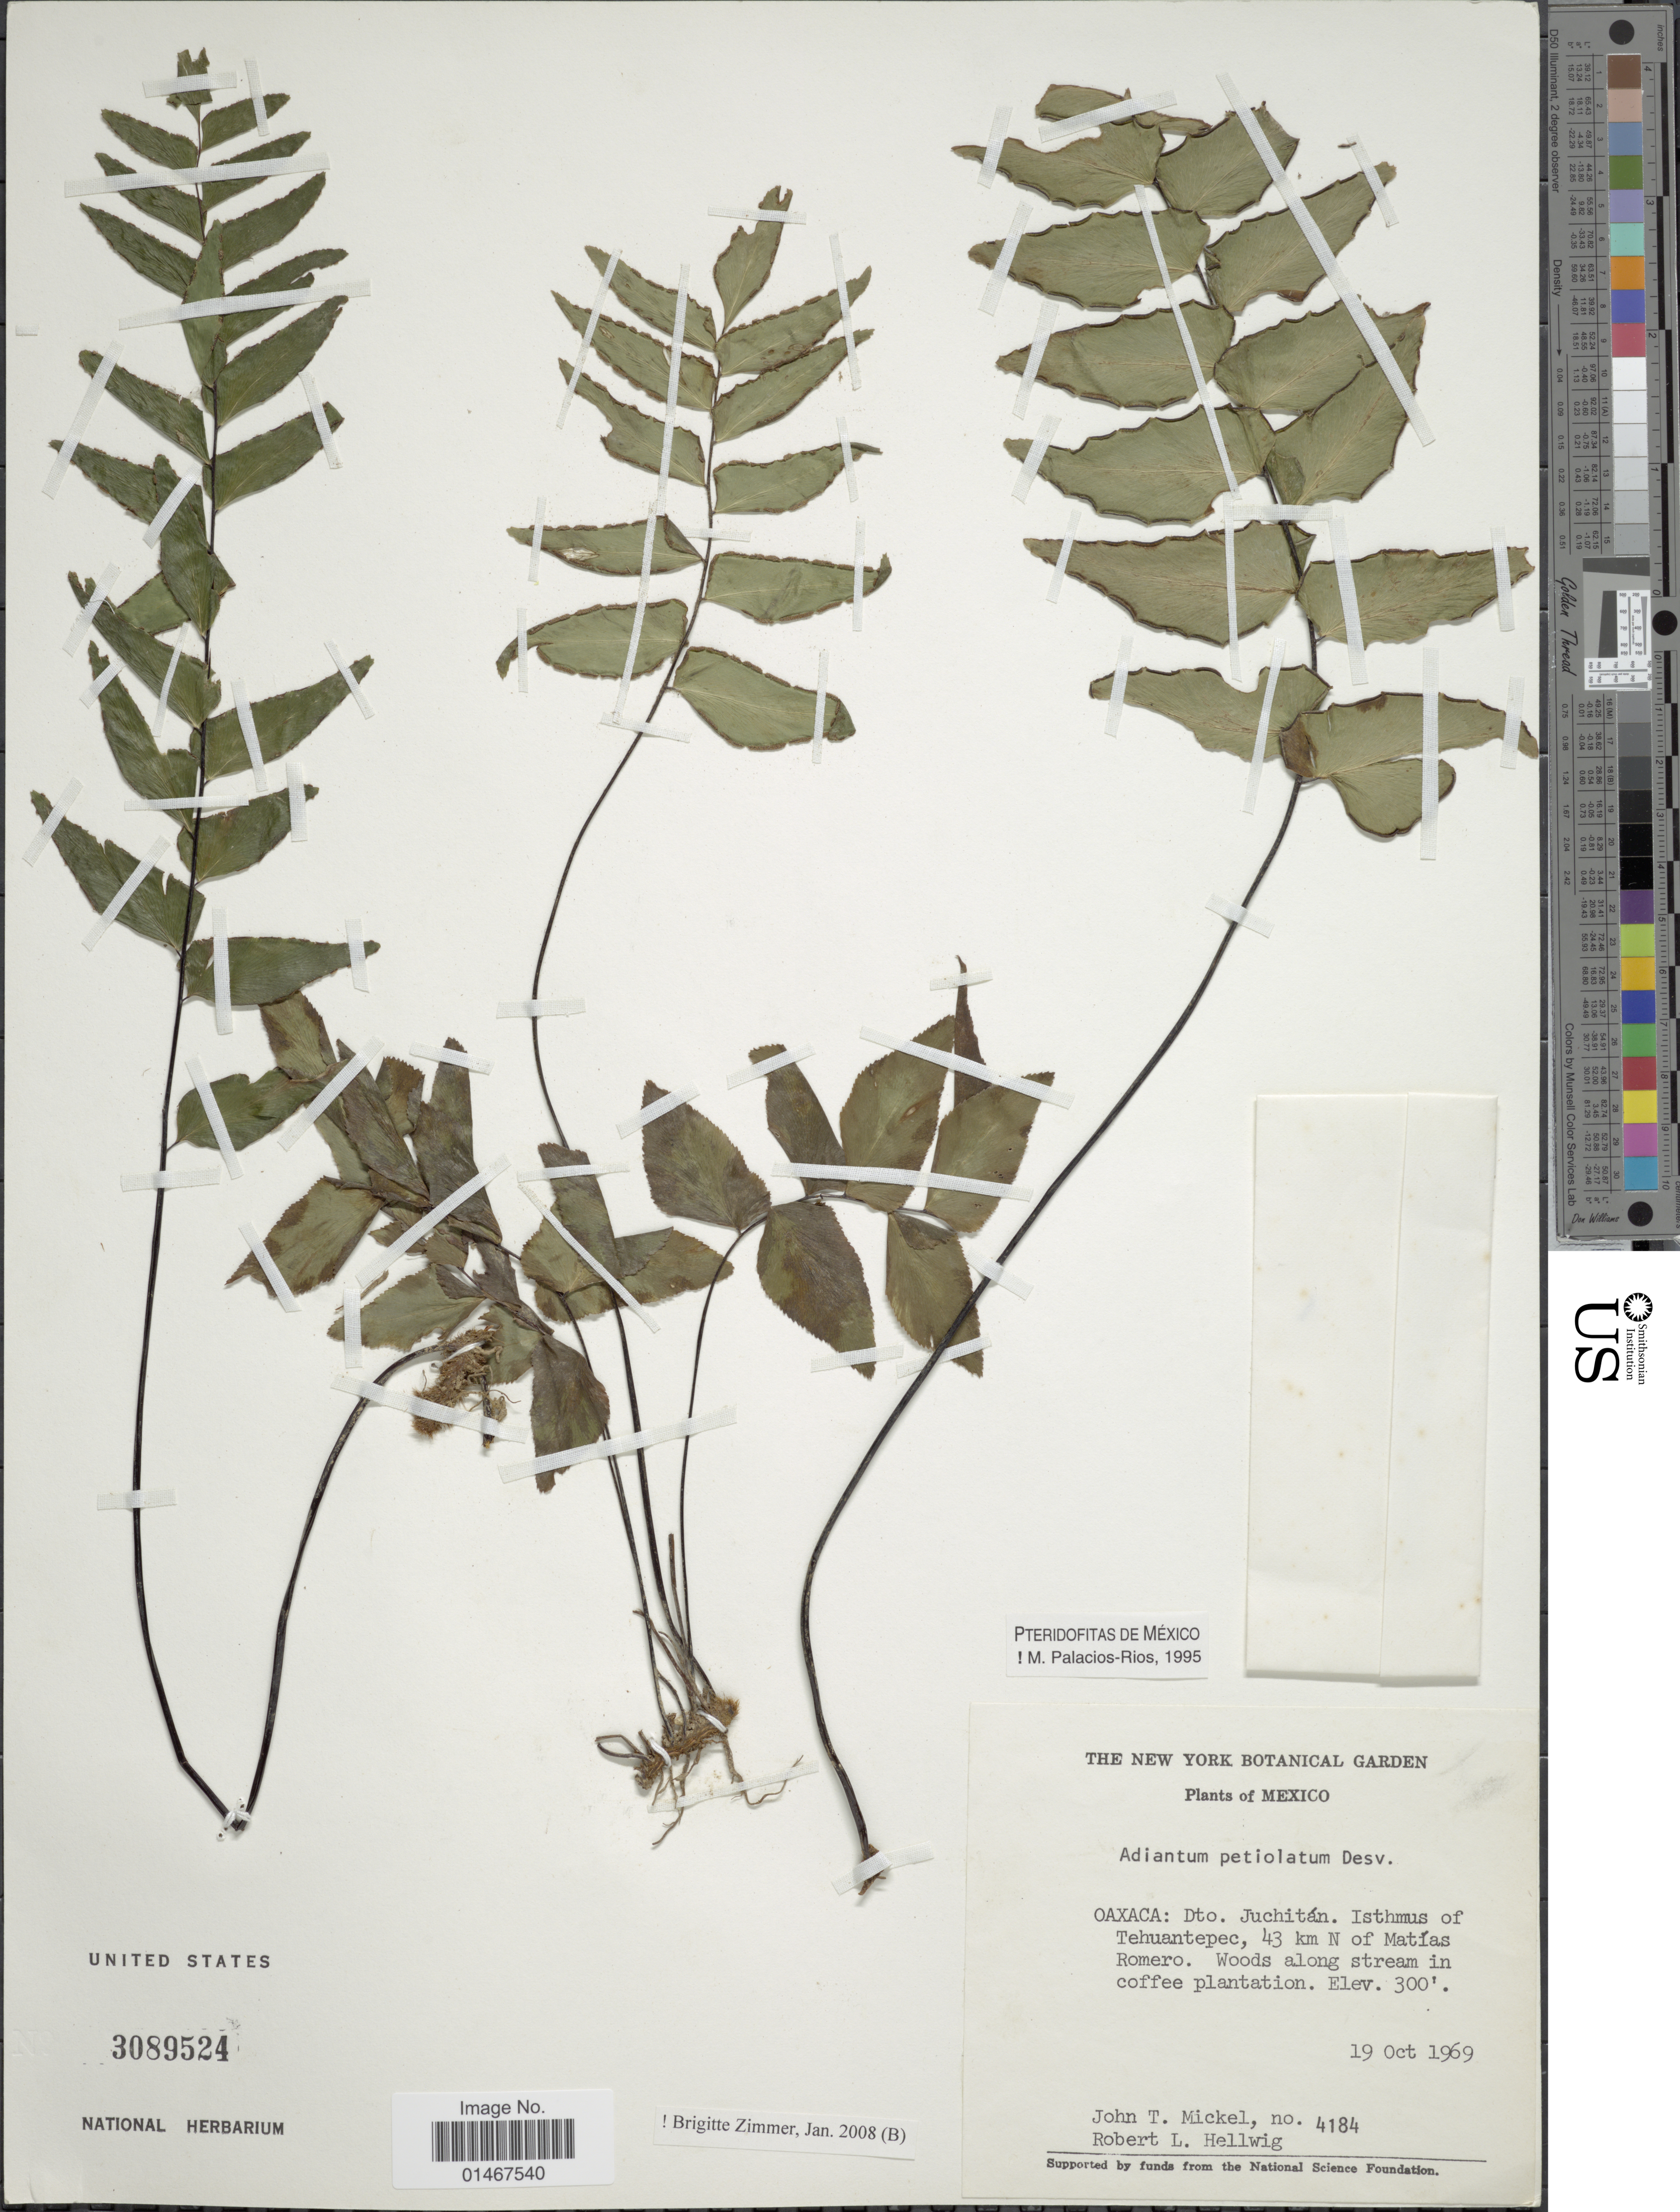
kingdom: Plantae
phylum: Tracheophyta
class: Polypodiopsida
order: Polypodiales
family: Pteridaceae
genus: Adiantum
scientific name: Adiantum petiolatum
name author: Desv.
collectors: J. T. Mickel & R. Hellwig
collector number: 4184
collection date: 1969-10-19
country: Mexico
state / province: Oaxaca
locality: Dto. Juchitan. Isthmus of Tehuantepec, 43 km N of Matias Romero. Woods along stream in coffee plantation.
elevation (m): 91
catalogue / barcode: US 30789524